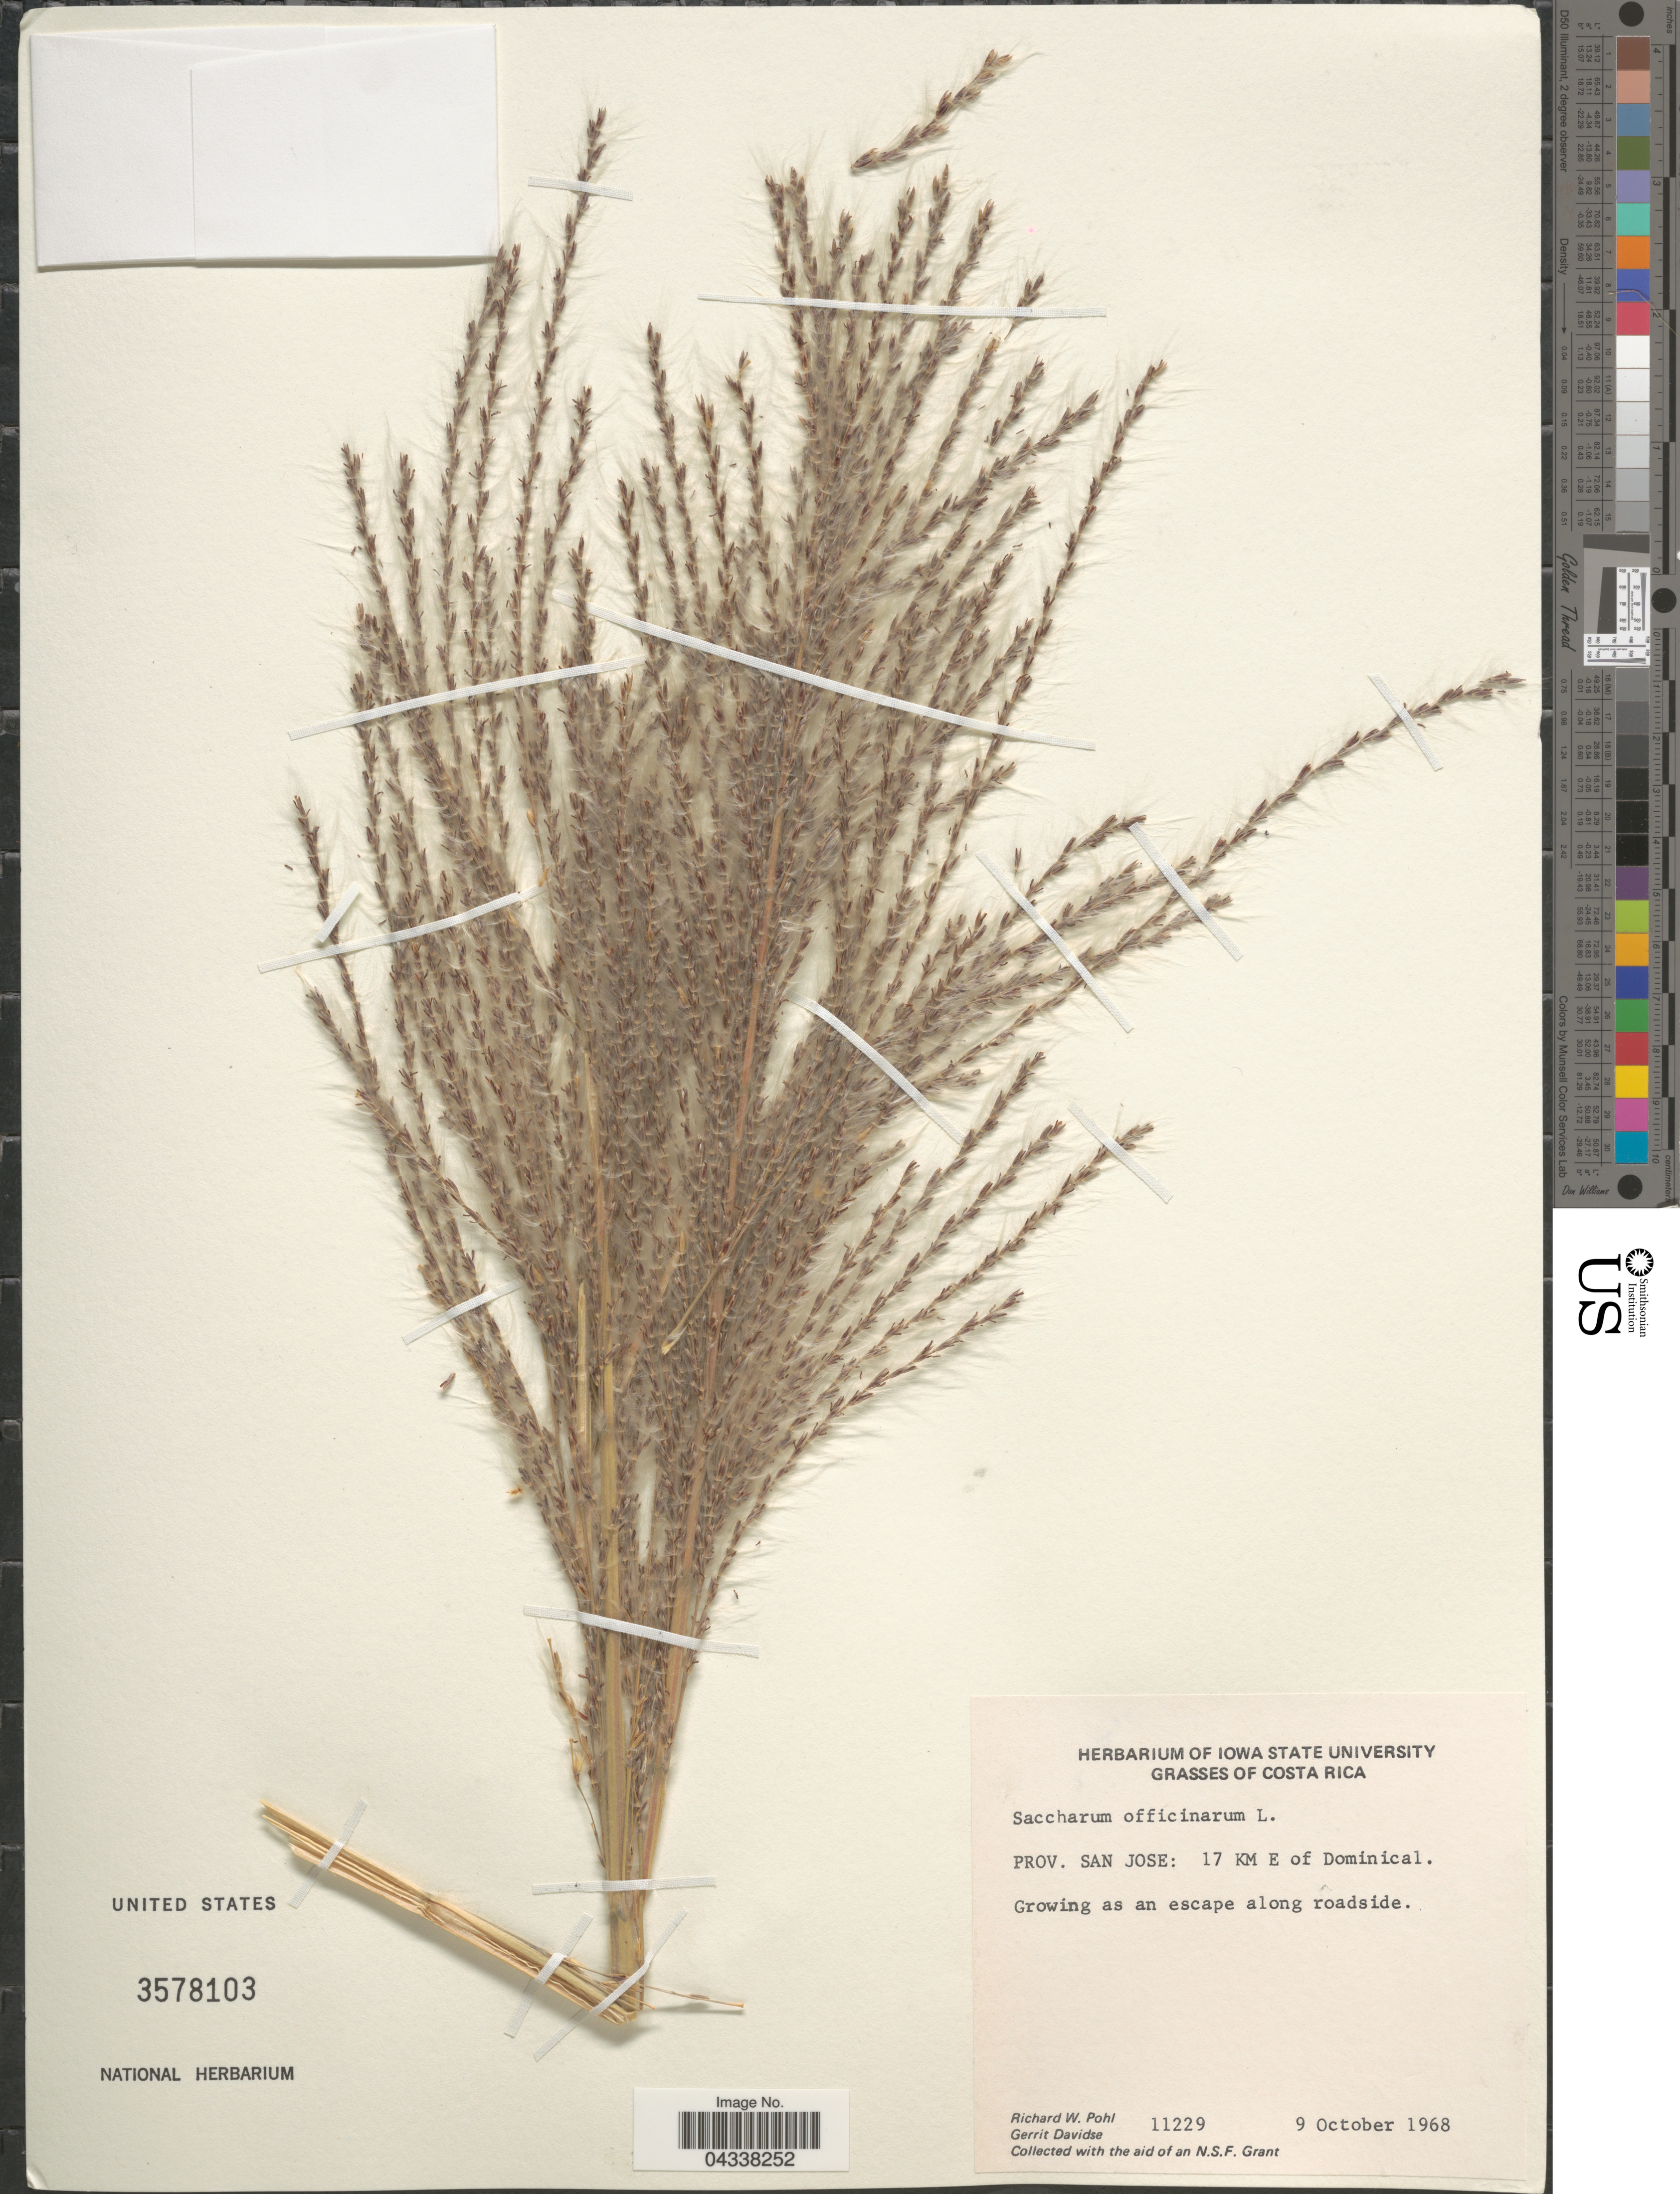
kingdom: Plantae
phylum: Tracheophyta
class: Liliopsida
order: Poales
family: Poaceae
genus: Saccharum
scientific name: Saccharum officinarum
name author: L.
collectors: R. W. Pohl & G. Davidse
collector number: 11229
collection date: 1968-10-09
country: Costa Rica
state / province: San José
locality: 17 KM E of Dominical.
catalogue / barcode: US 3578103